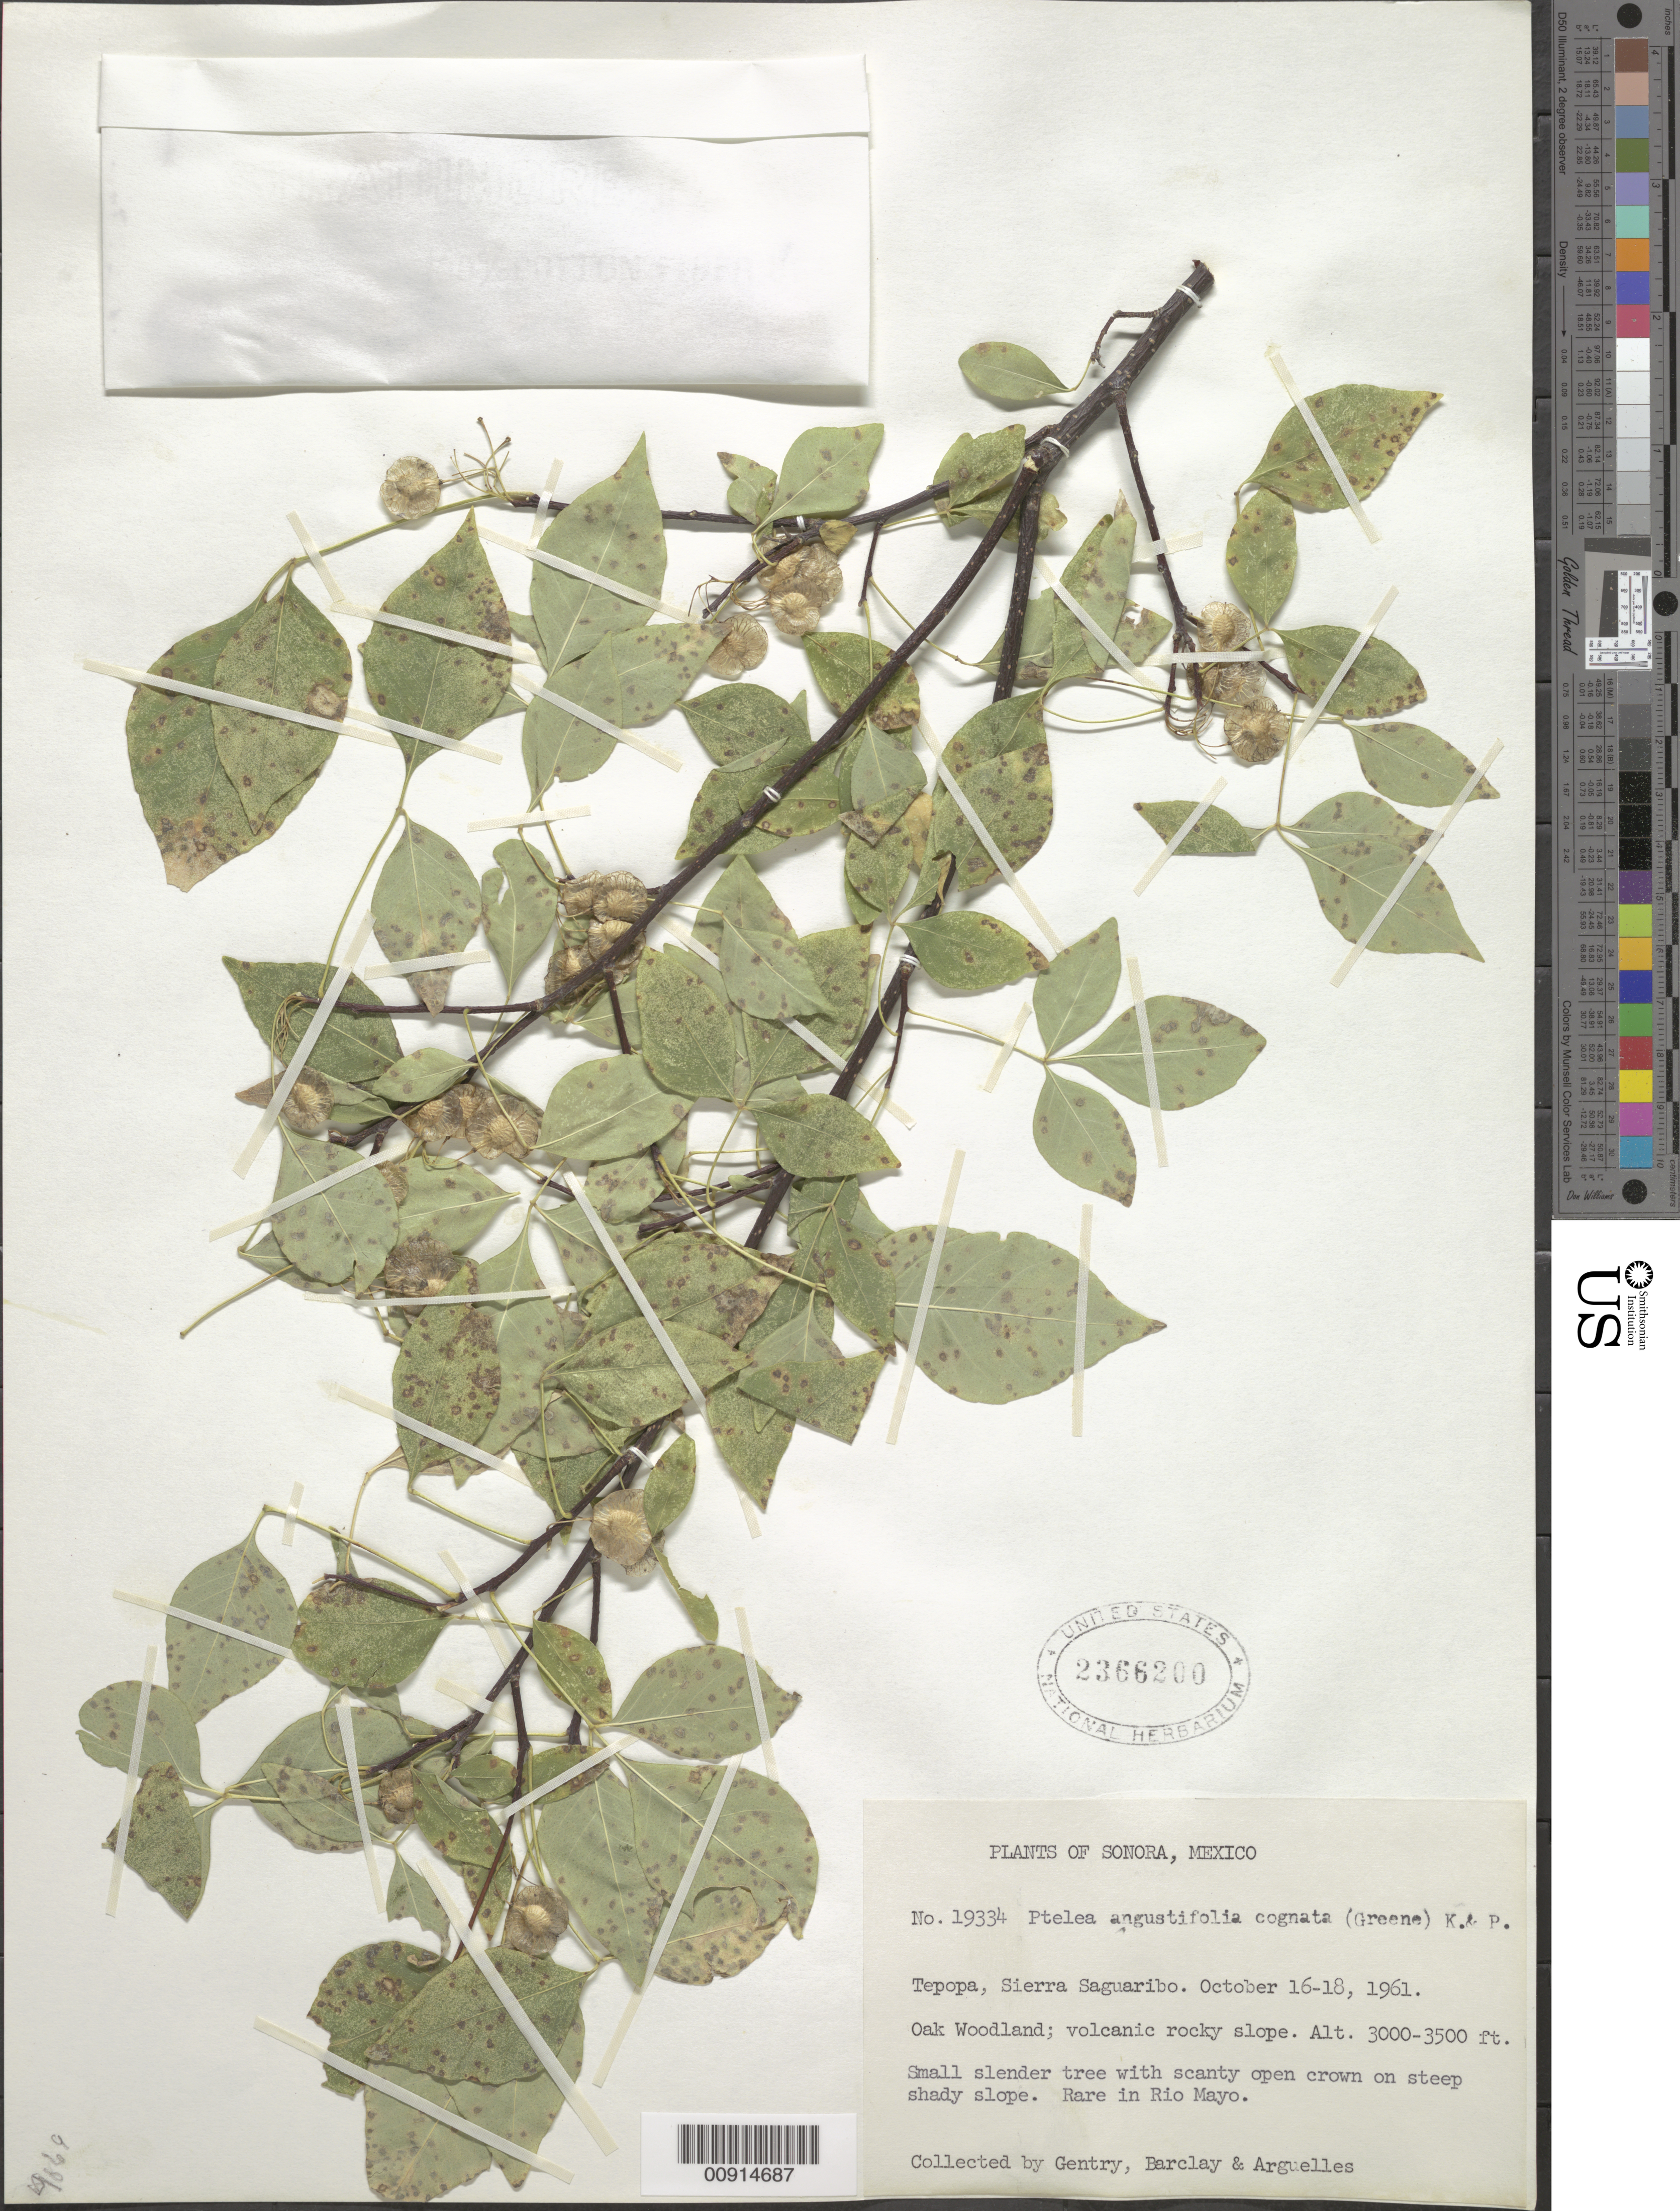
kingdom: Plantae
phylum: Tracheophyta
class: Magnoliopsida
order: Sapindales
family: Rutaceae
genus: Ptelea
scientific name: Ptelea angustifolia var. cognata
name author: (Greene) Kearney & Peebles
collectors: Gentry, --, -- Barclay & Arguelles, --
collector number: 19334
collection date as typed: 16 Oct 1961 to 18 Oct 1961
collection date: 1961-10-16/1961-10-18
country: Mexico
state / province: Sonora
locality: Tepopa, Sierra Saguaribo, Sonora.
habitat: Oak woodland; volcanic rocky slope. On steep shady slope.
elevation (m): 914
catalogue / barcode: US 2366200